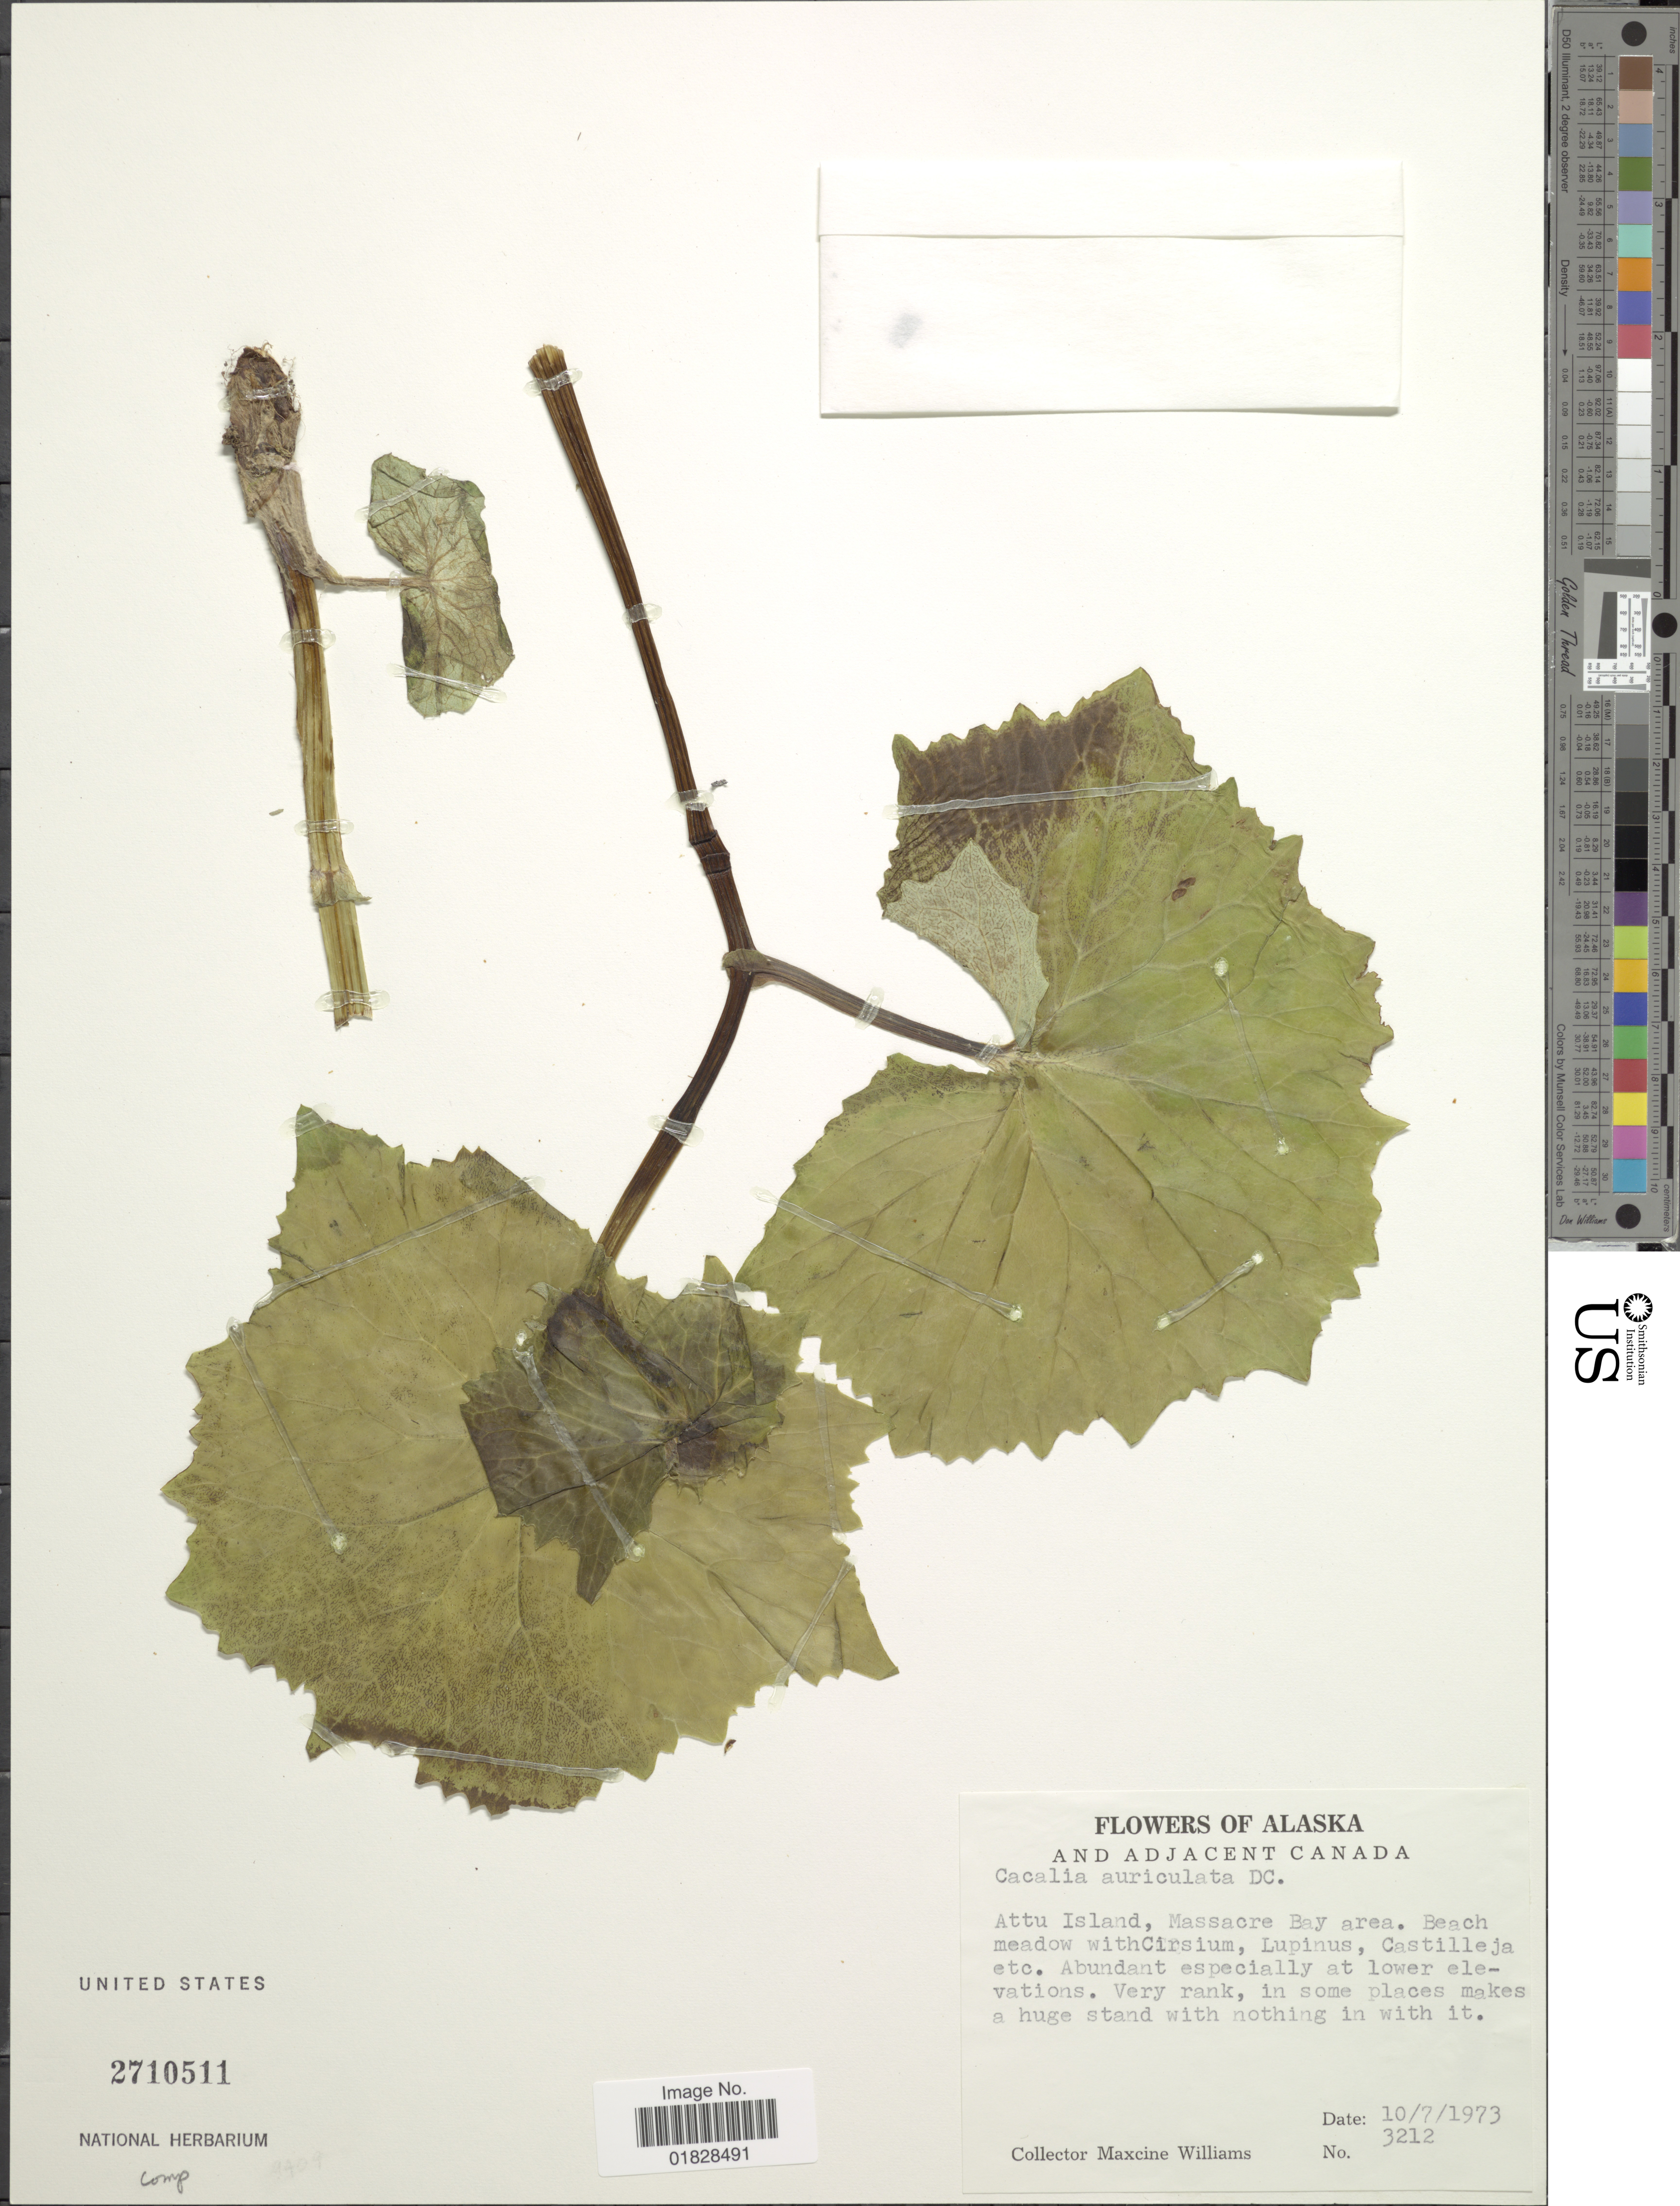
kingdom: Plantae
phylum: Tracheophyta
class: Magnoliopsida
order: Asterales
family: Asteraceae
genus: Parasenecio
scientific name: Parasenecio auriculatus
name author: (DC.) H. Koyama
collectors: Mr. Williams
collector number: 3212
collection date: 1973-10-07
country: United States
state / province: Alaska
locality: Attu Island, Massacre Bay area.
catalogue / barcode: US 2710511